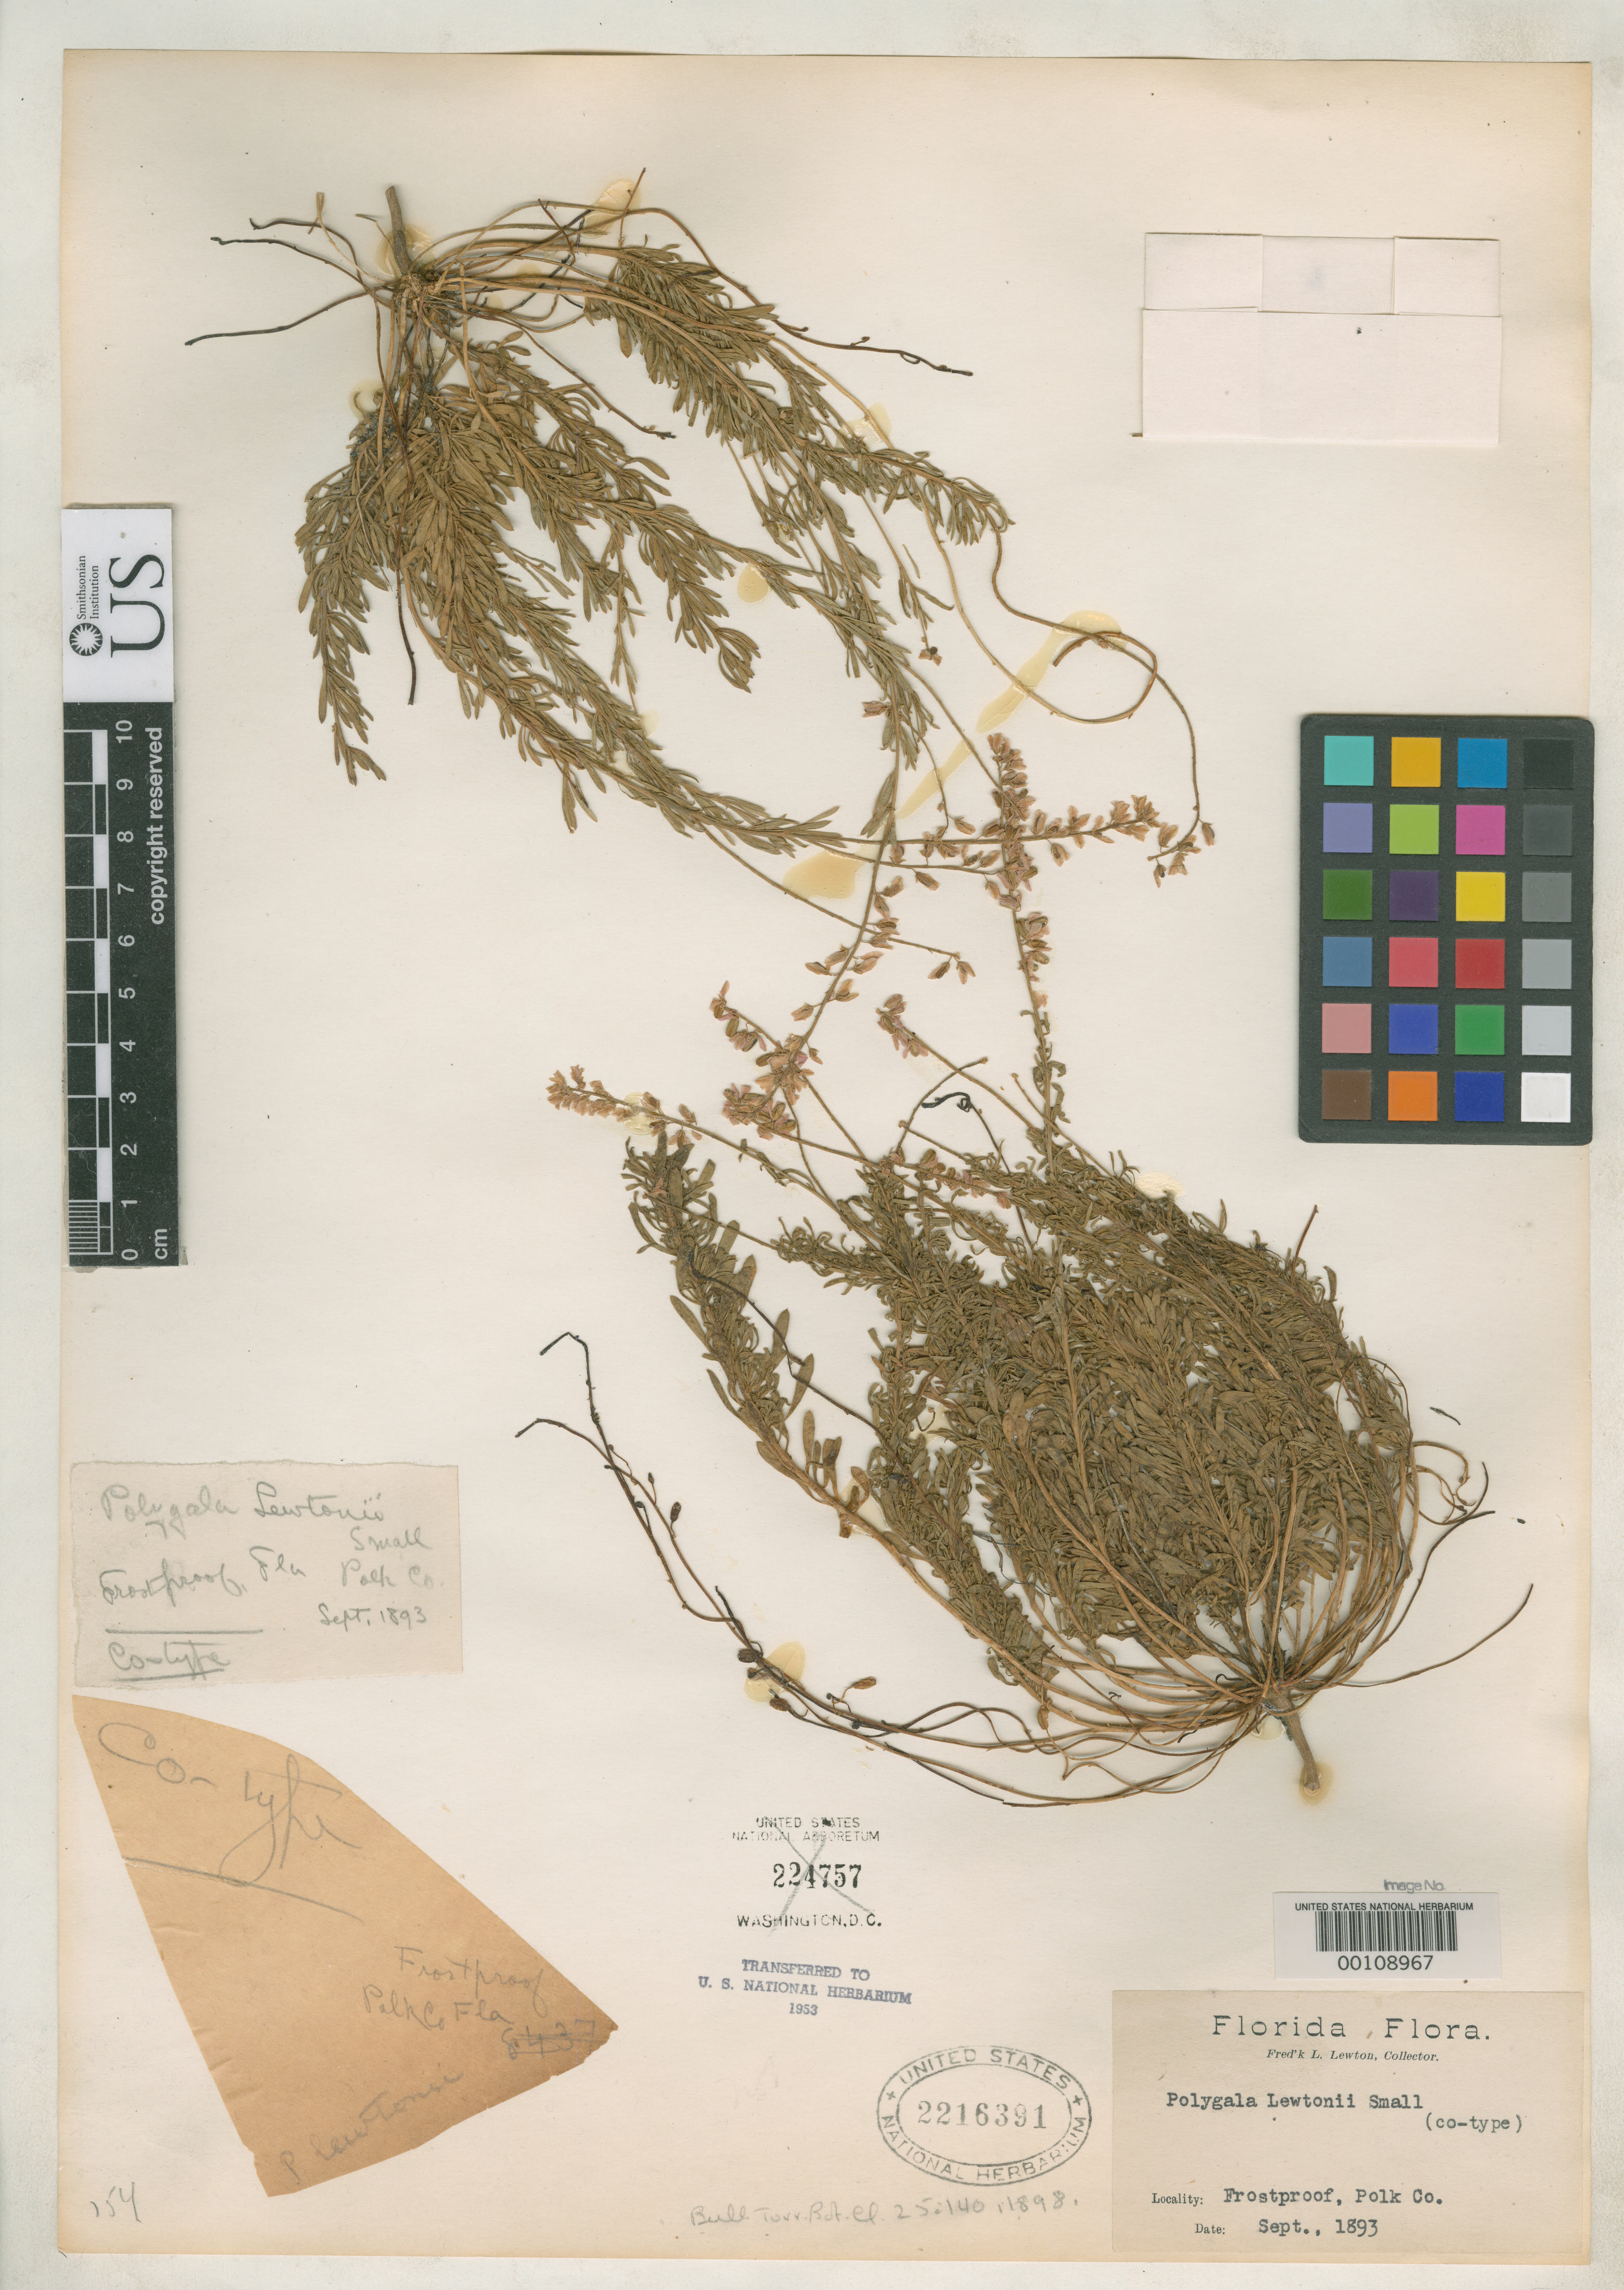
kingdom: Plantae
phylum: Tracheophyta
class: Magnoliopsida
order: Fabales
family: Polygalaceae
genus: Polygala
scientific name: Polygala lewtonii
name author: Small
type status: Possible Syntype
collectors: F. L. Lewton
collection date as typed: Sep 1893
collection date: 1893-09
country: United States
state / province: Florida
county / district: Polk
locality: Frostproof.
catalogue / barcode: US 2216391